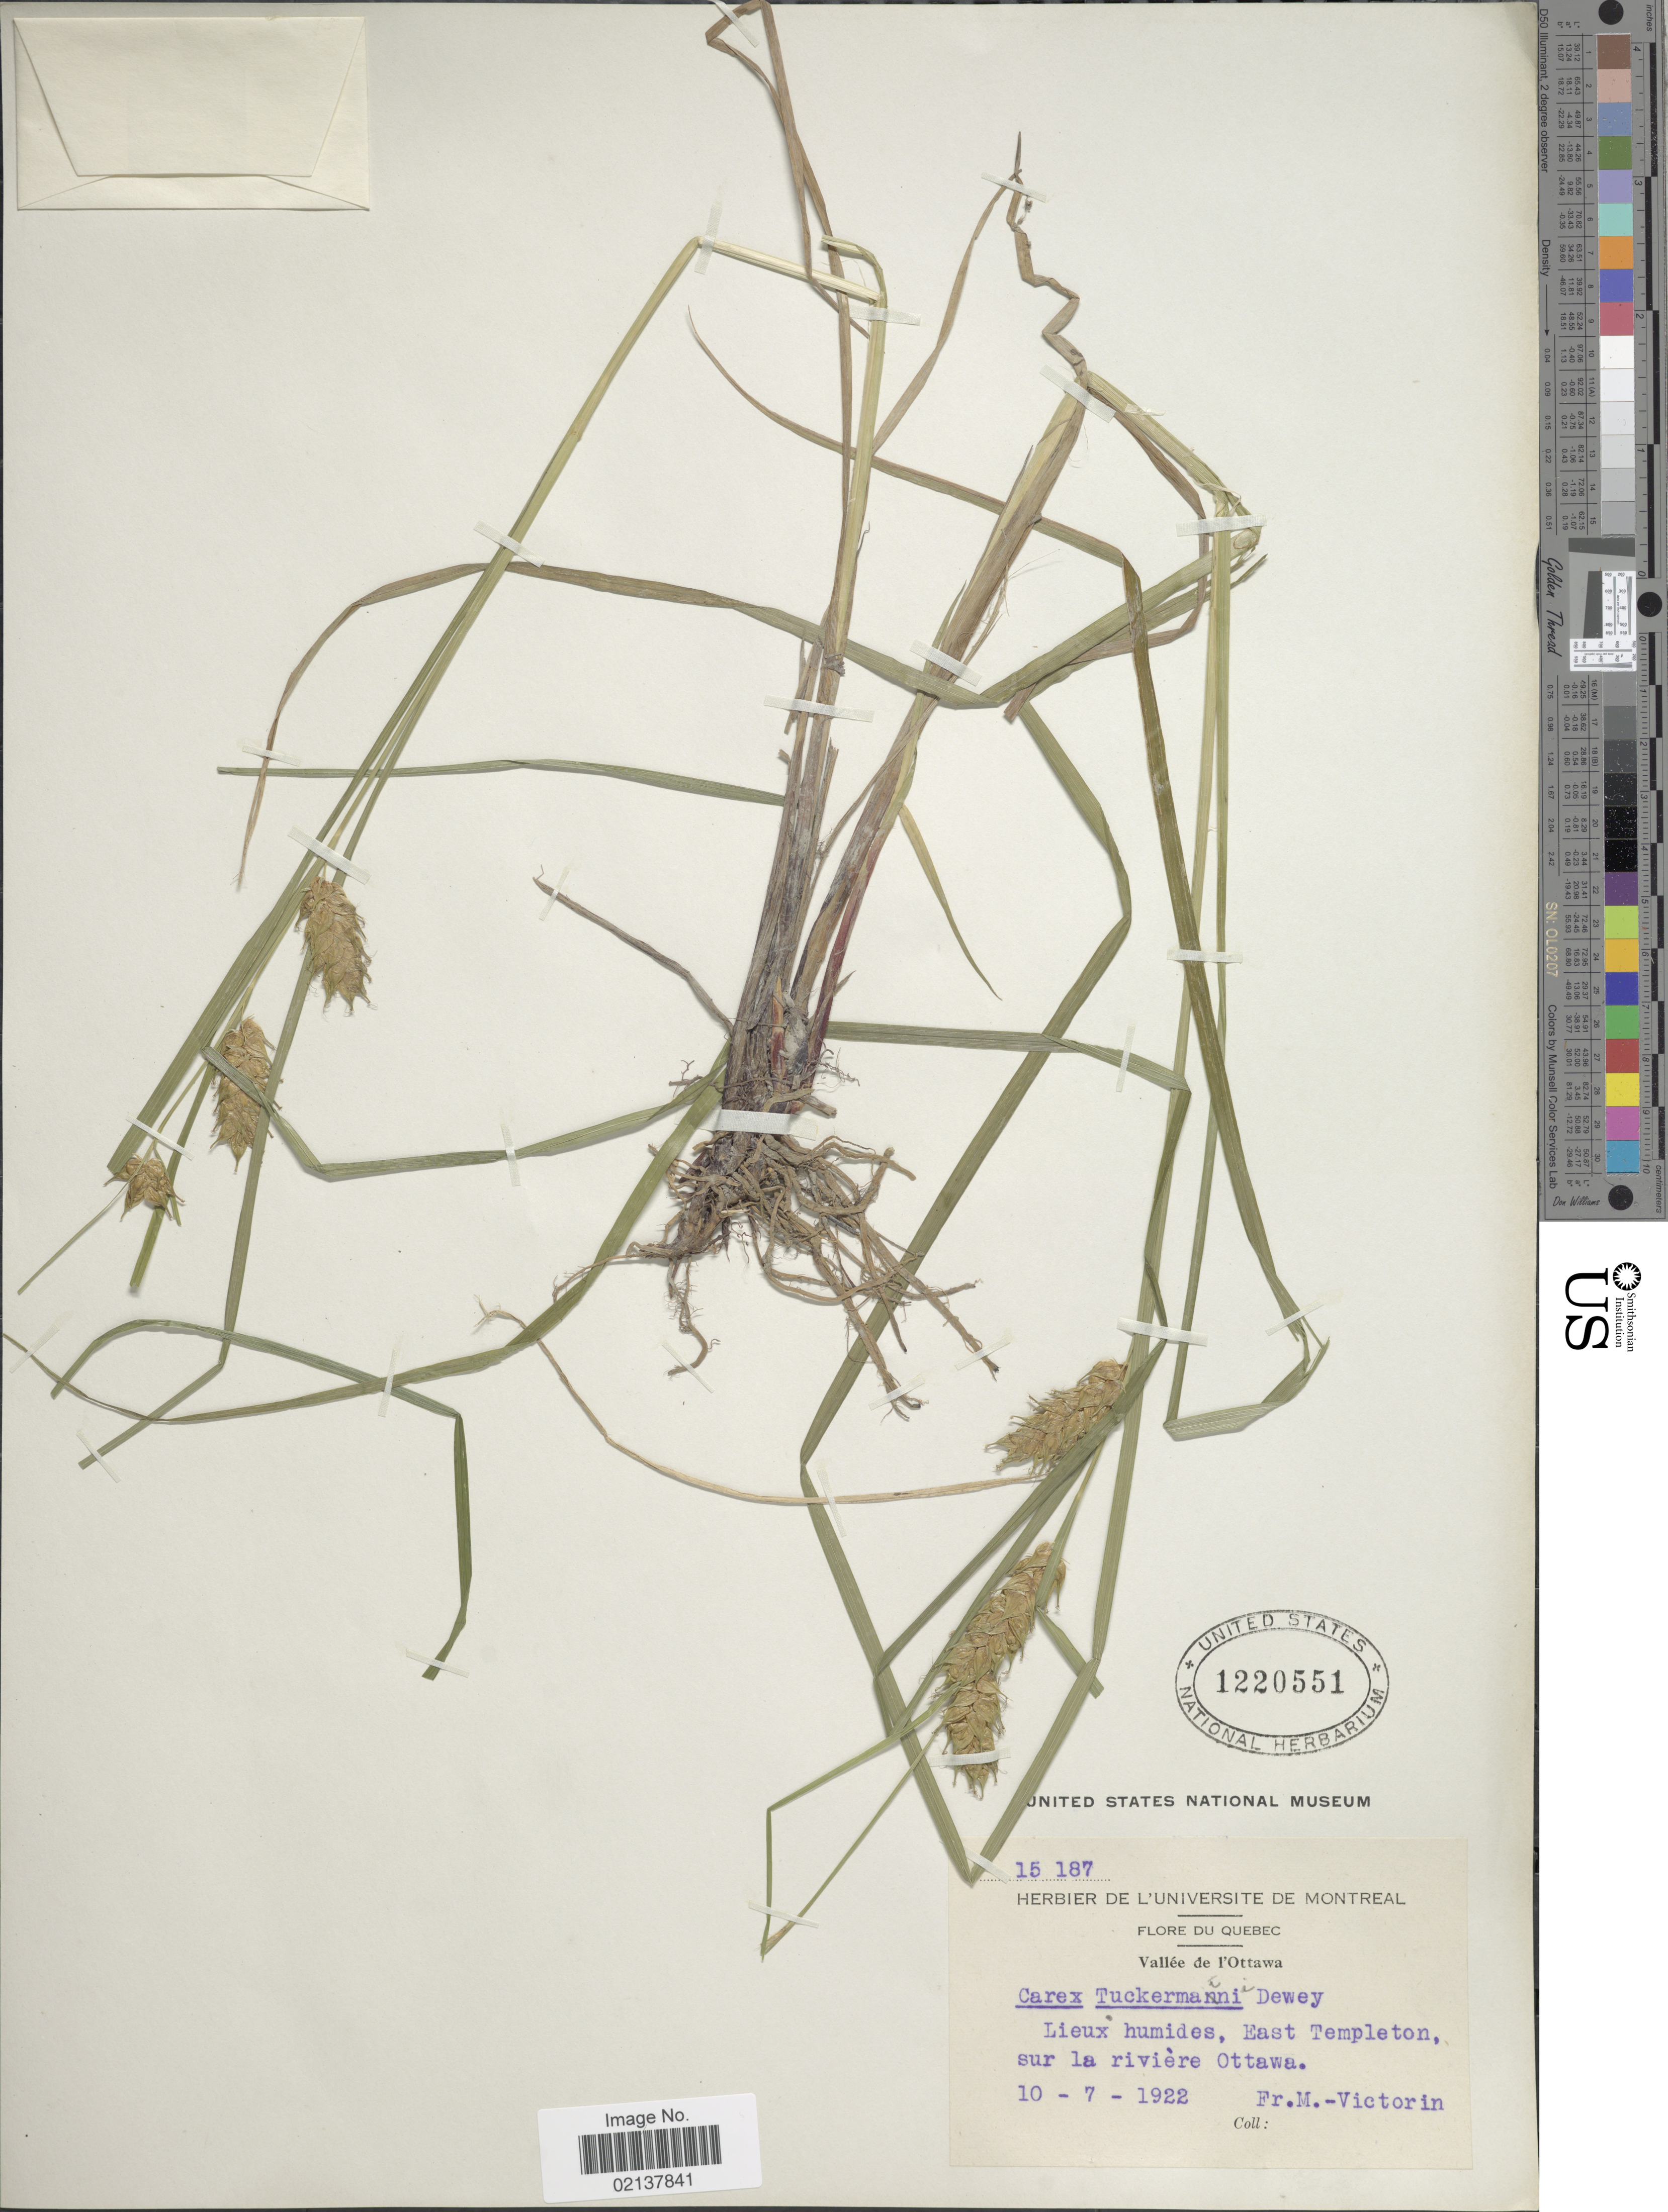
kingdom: Plantae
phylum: Tracheophyta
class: Liliopsida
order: Poales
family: Cyperaceae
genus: Carex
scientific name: Carex tuckermanii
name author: Boott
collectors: Fr. Marie-Victorin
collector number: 15187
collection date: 1922-07-10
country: Canada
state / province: Quebec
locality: Vallée de l'Ottawa, Lieux humides, East Templeton, sur la rivière Ottawa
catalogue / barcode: US 1220551